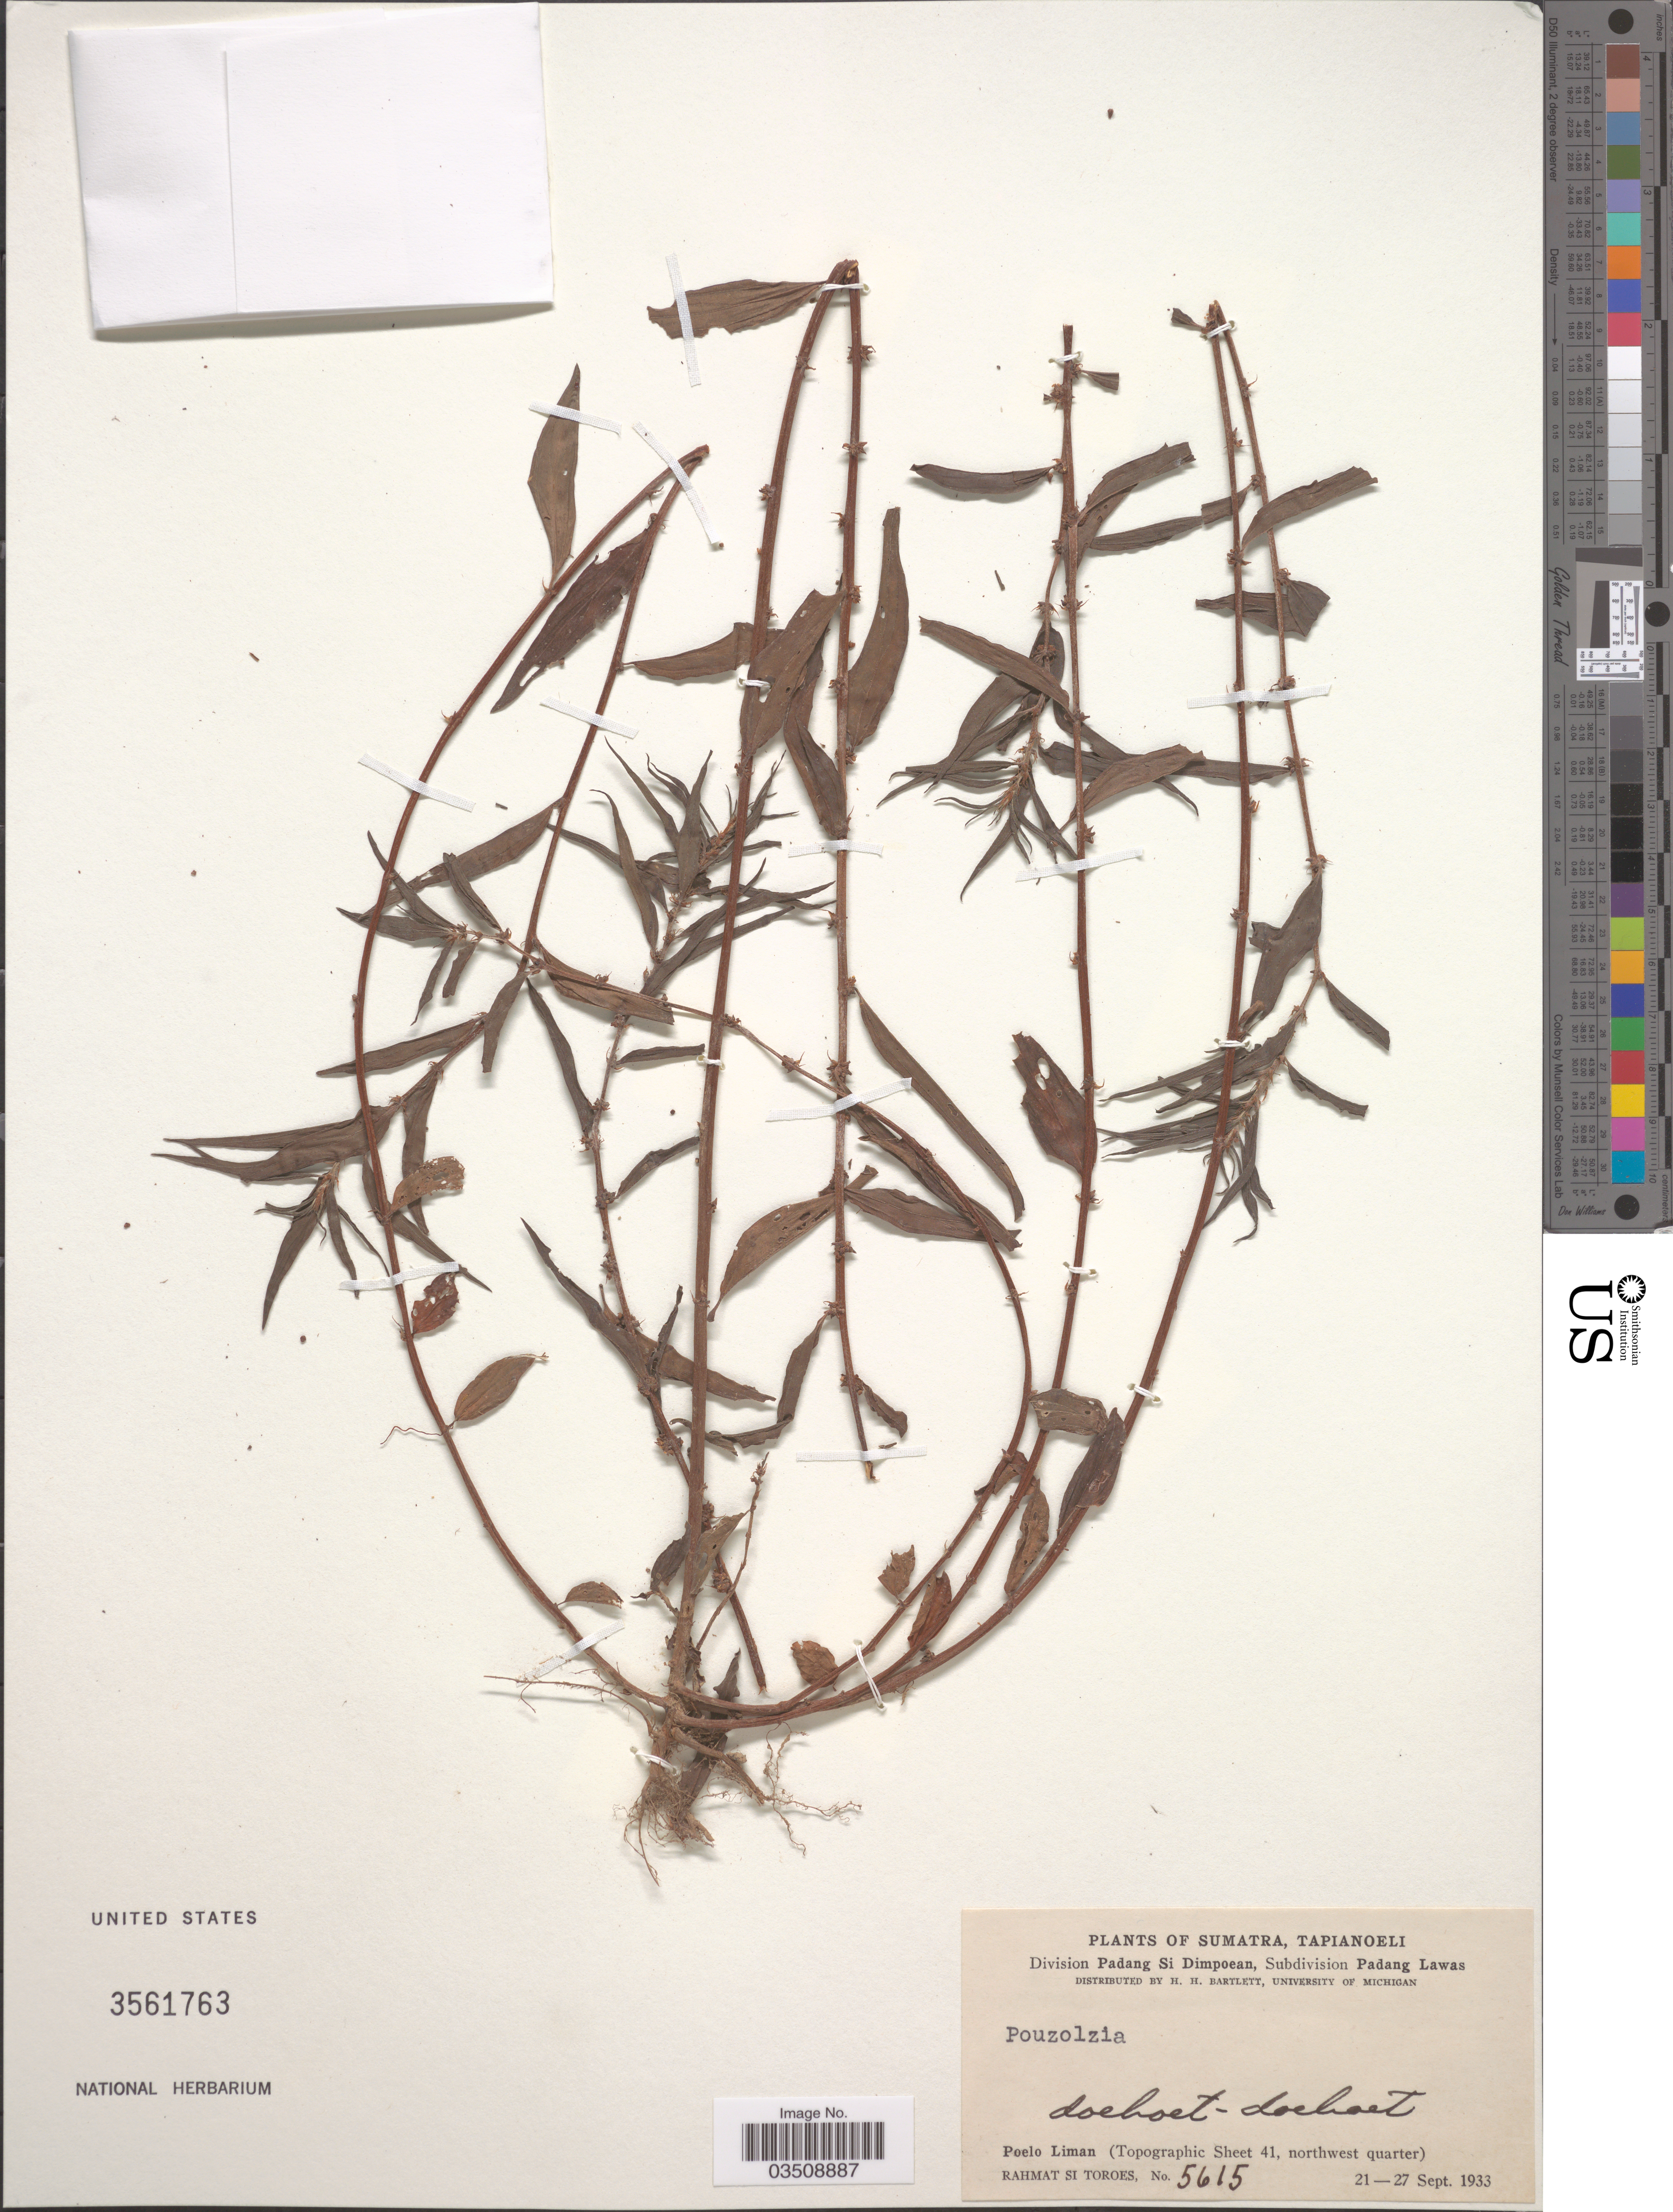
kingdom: Plantae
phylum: Tracheophyta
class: Magnoliopsida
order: Rosales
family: Urticaceae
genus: Pouzolzia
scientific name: Pouzolzia sp.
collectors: Rahmat Si Boeea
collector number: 5615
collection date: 1933-09-21/1933-09-27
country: Indonesia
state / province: Sumatra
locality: Tapianoeli. Division Padang Si Dimpoean, Subdivision Padang Lawas. Doehoet- Doehoet. [unsure placement] Poelo Liman (Topgraphic Sheet 41, northwest quarter).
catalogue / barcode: US 3561763